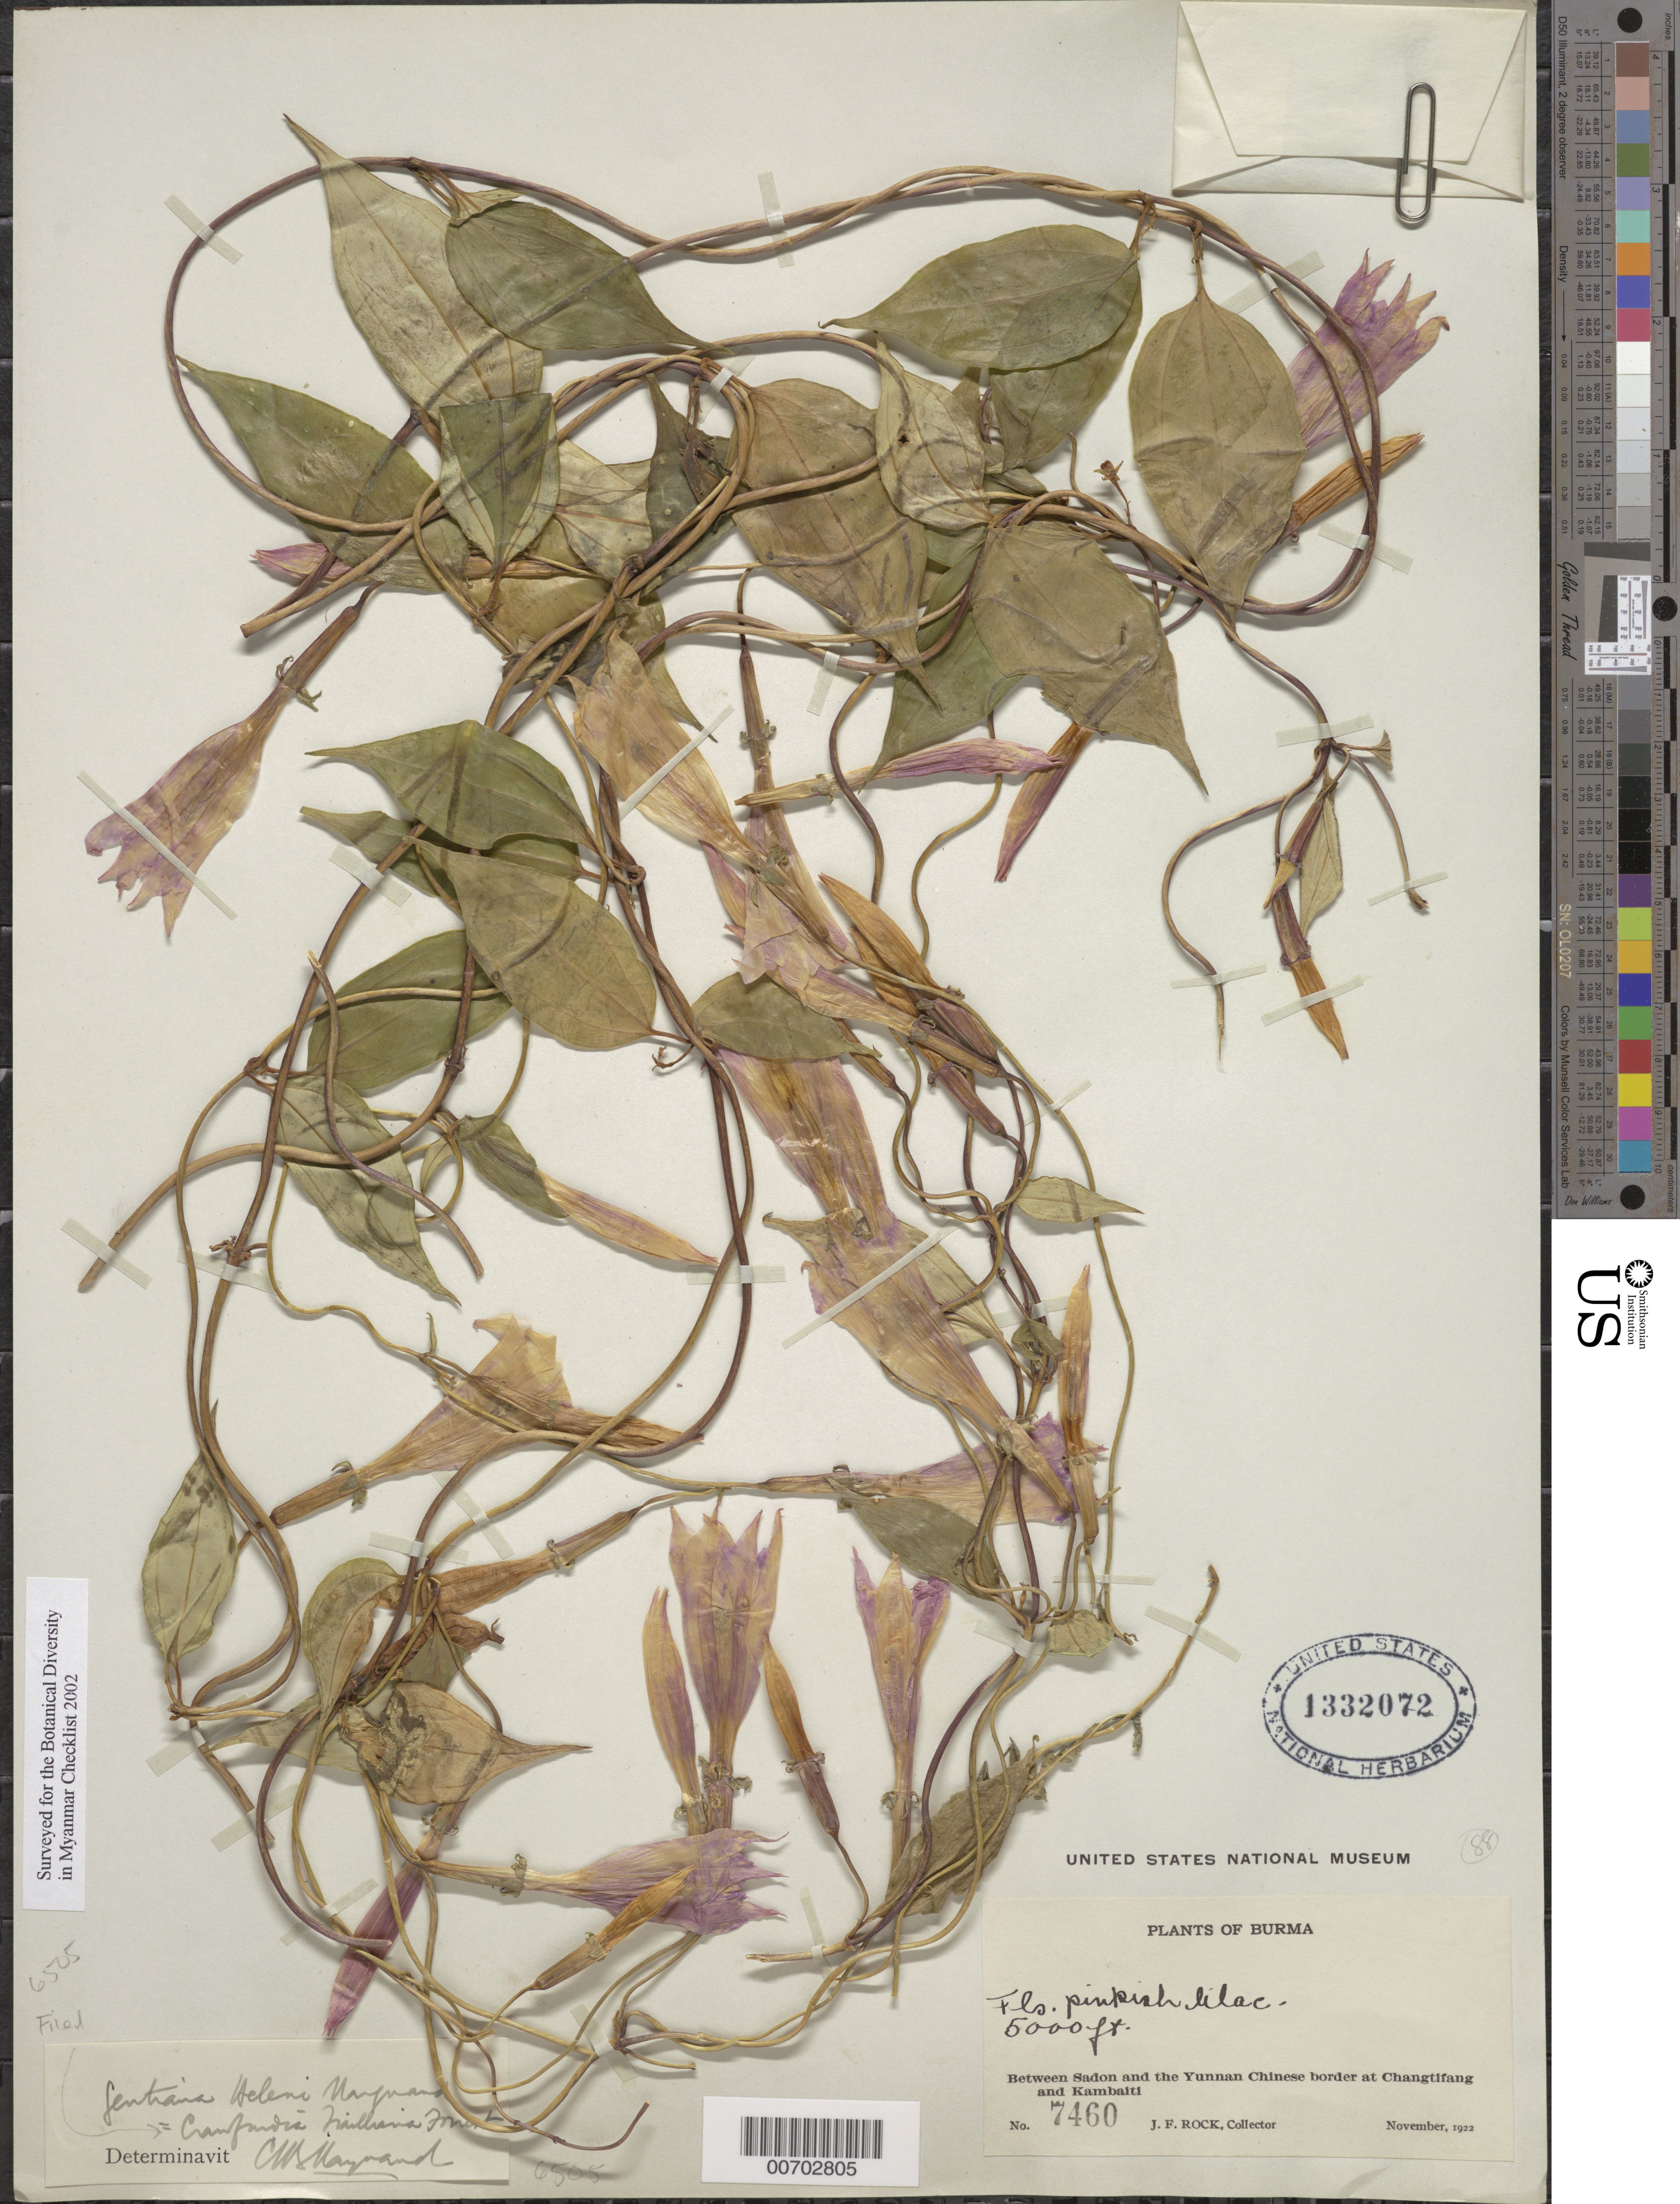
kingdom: Plantae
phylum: Tracheophyta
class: Magnoliopsida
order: Gentianales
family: Gentianaceae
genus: Crawfurdia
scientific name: Crawfurdia angustata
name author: C.B. Clarke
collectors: J. F. Rock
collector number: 7460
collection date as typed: Nov 1922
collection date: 1922-11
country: Myanmar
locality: Betw. Sadon and Yunnan Chinese border at Changtifang and Kambaiti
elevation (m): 1524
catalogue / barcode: US 1332072